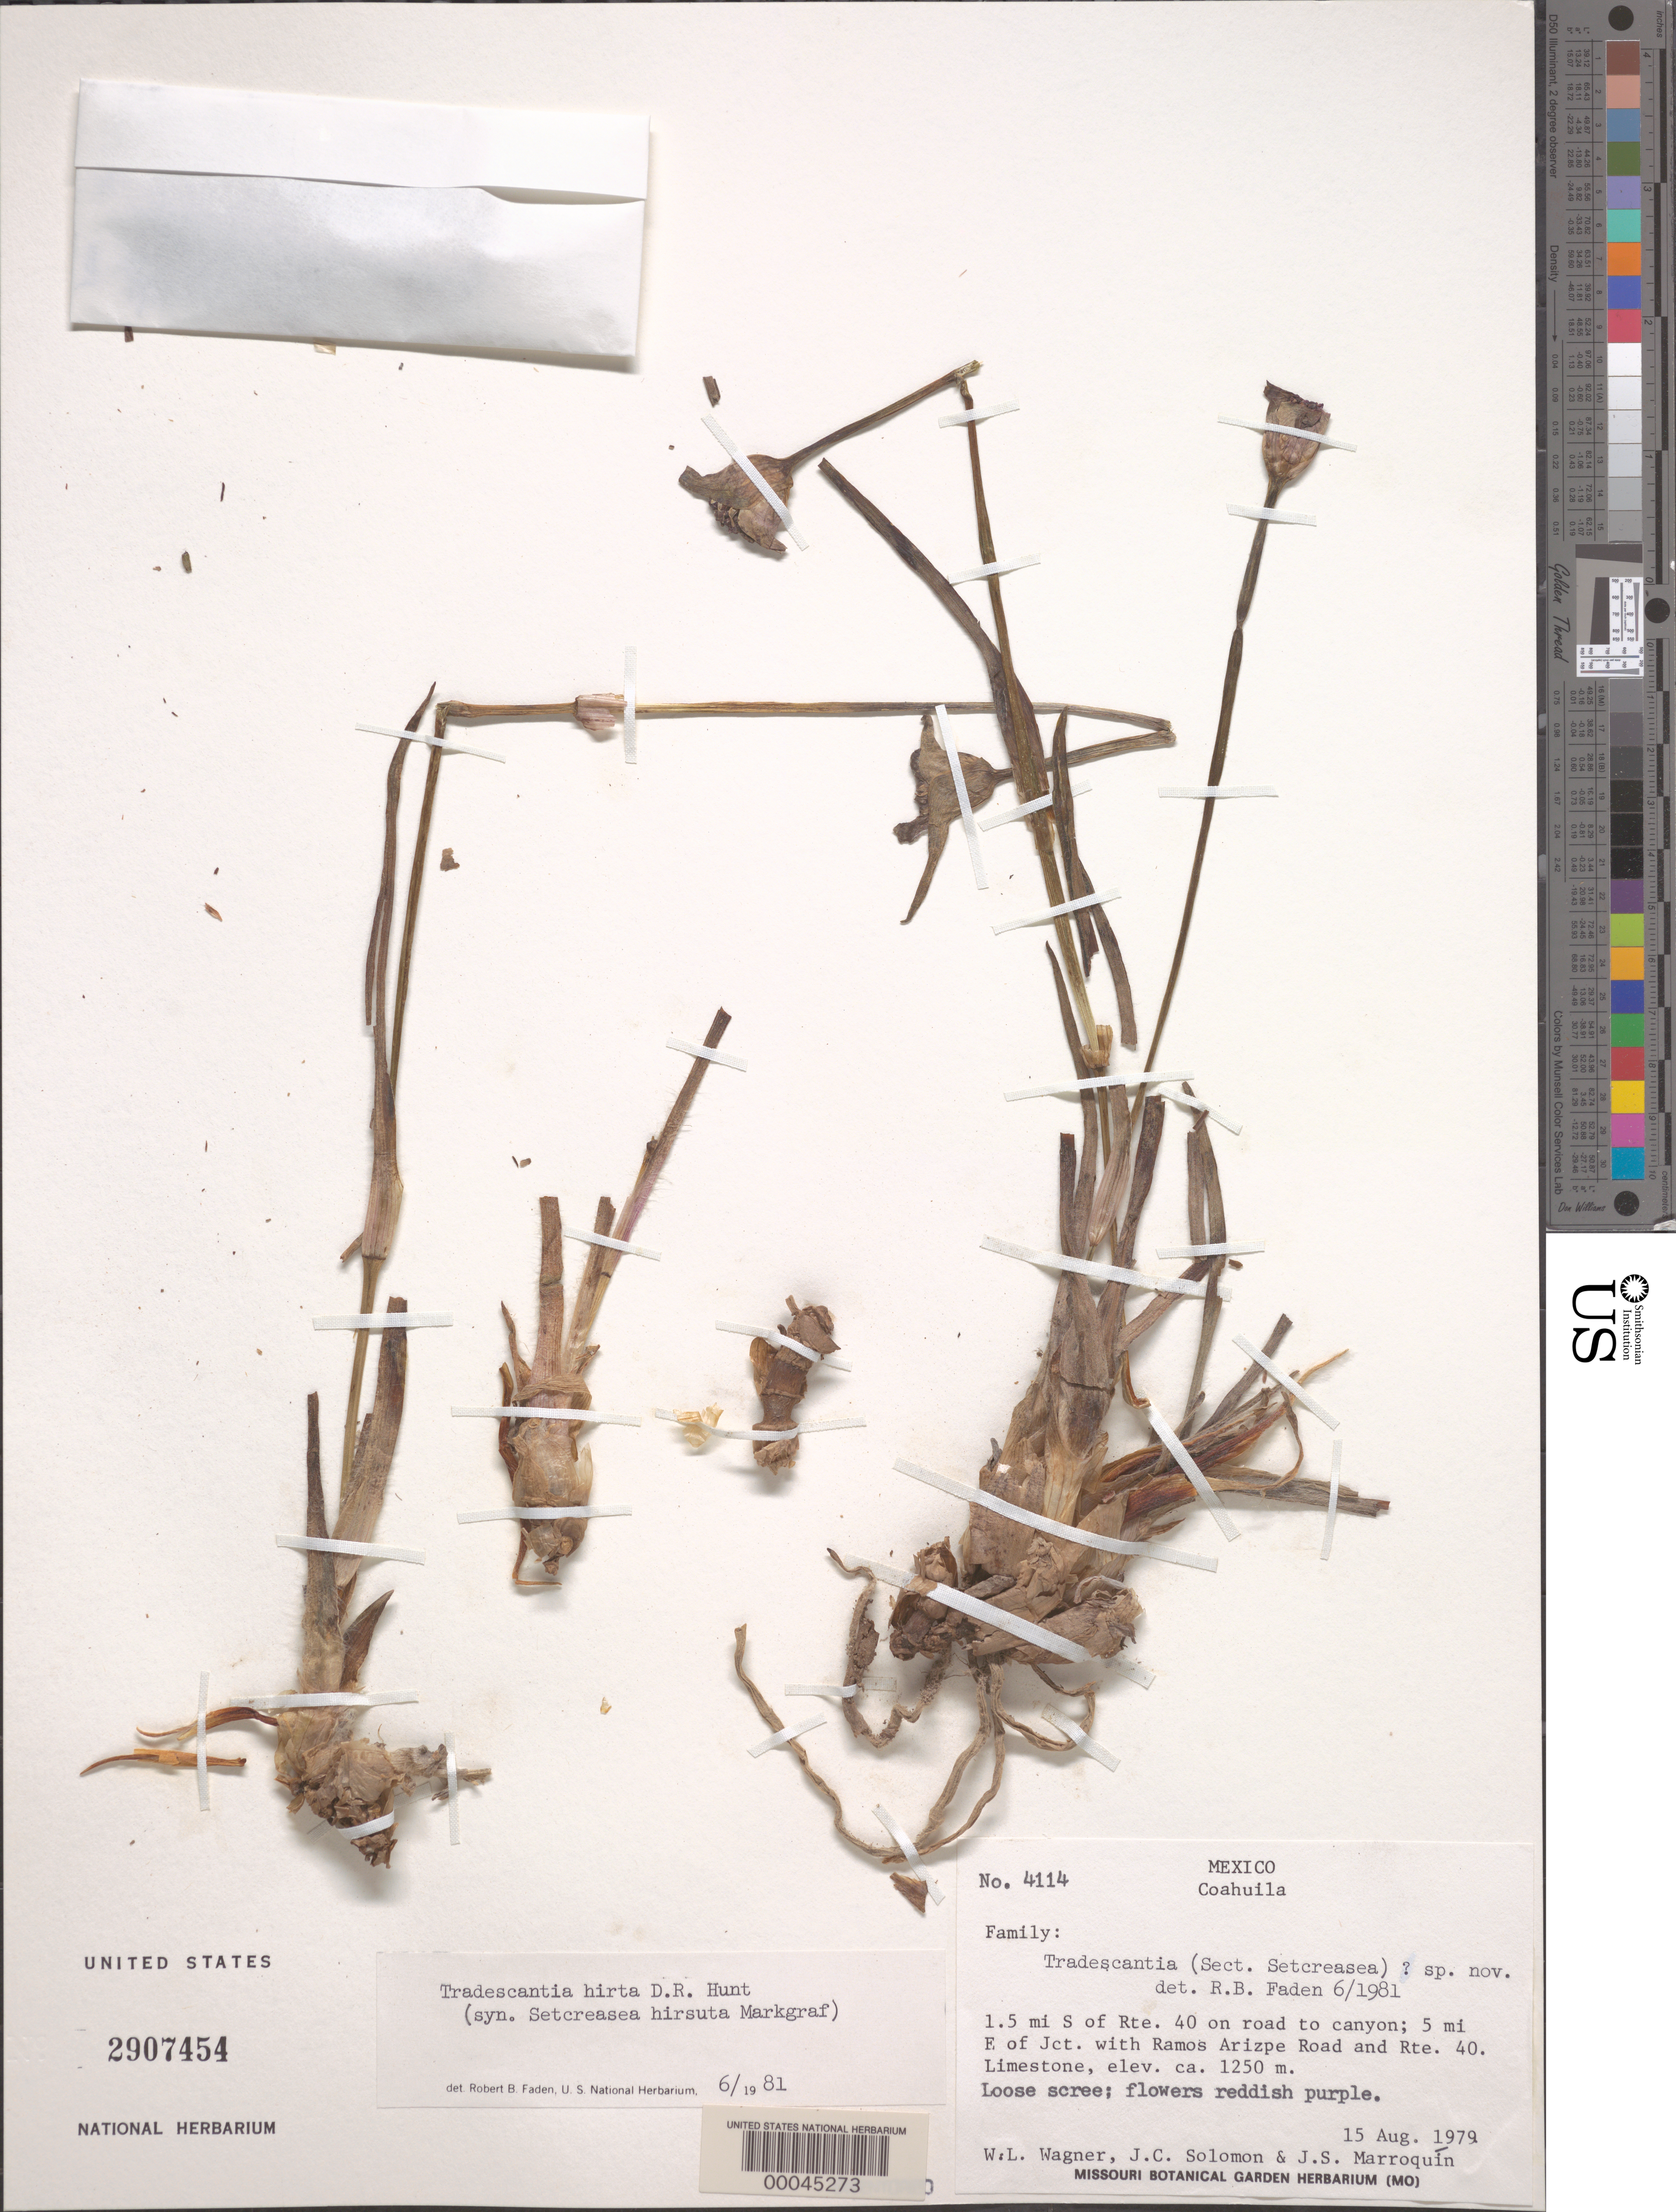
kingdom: Plantae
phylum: Tracheophyta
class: Liliopsida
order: Commelinales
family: Commelinaceae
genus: Tradescantia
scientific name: Tradescantia hirta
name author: D.R. Hunt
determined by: Faden, Robert B., (US), Smithsonian Institution - National Museum of Natural History (UNITED STATES)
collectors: W. L. Wagner, J. C. Solomon & J. Marroquin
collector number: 4114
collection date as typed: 15 Aug 1979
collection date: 1979-08-15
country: Mexico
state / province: Coahuila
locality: S of rte. 40, road to canyon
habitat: Limestone soil, roadside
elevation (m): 1250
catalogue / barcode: US 2907454